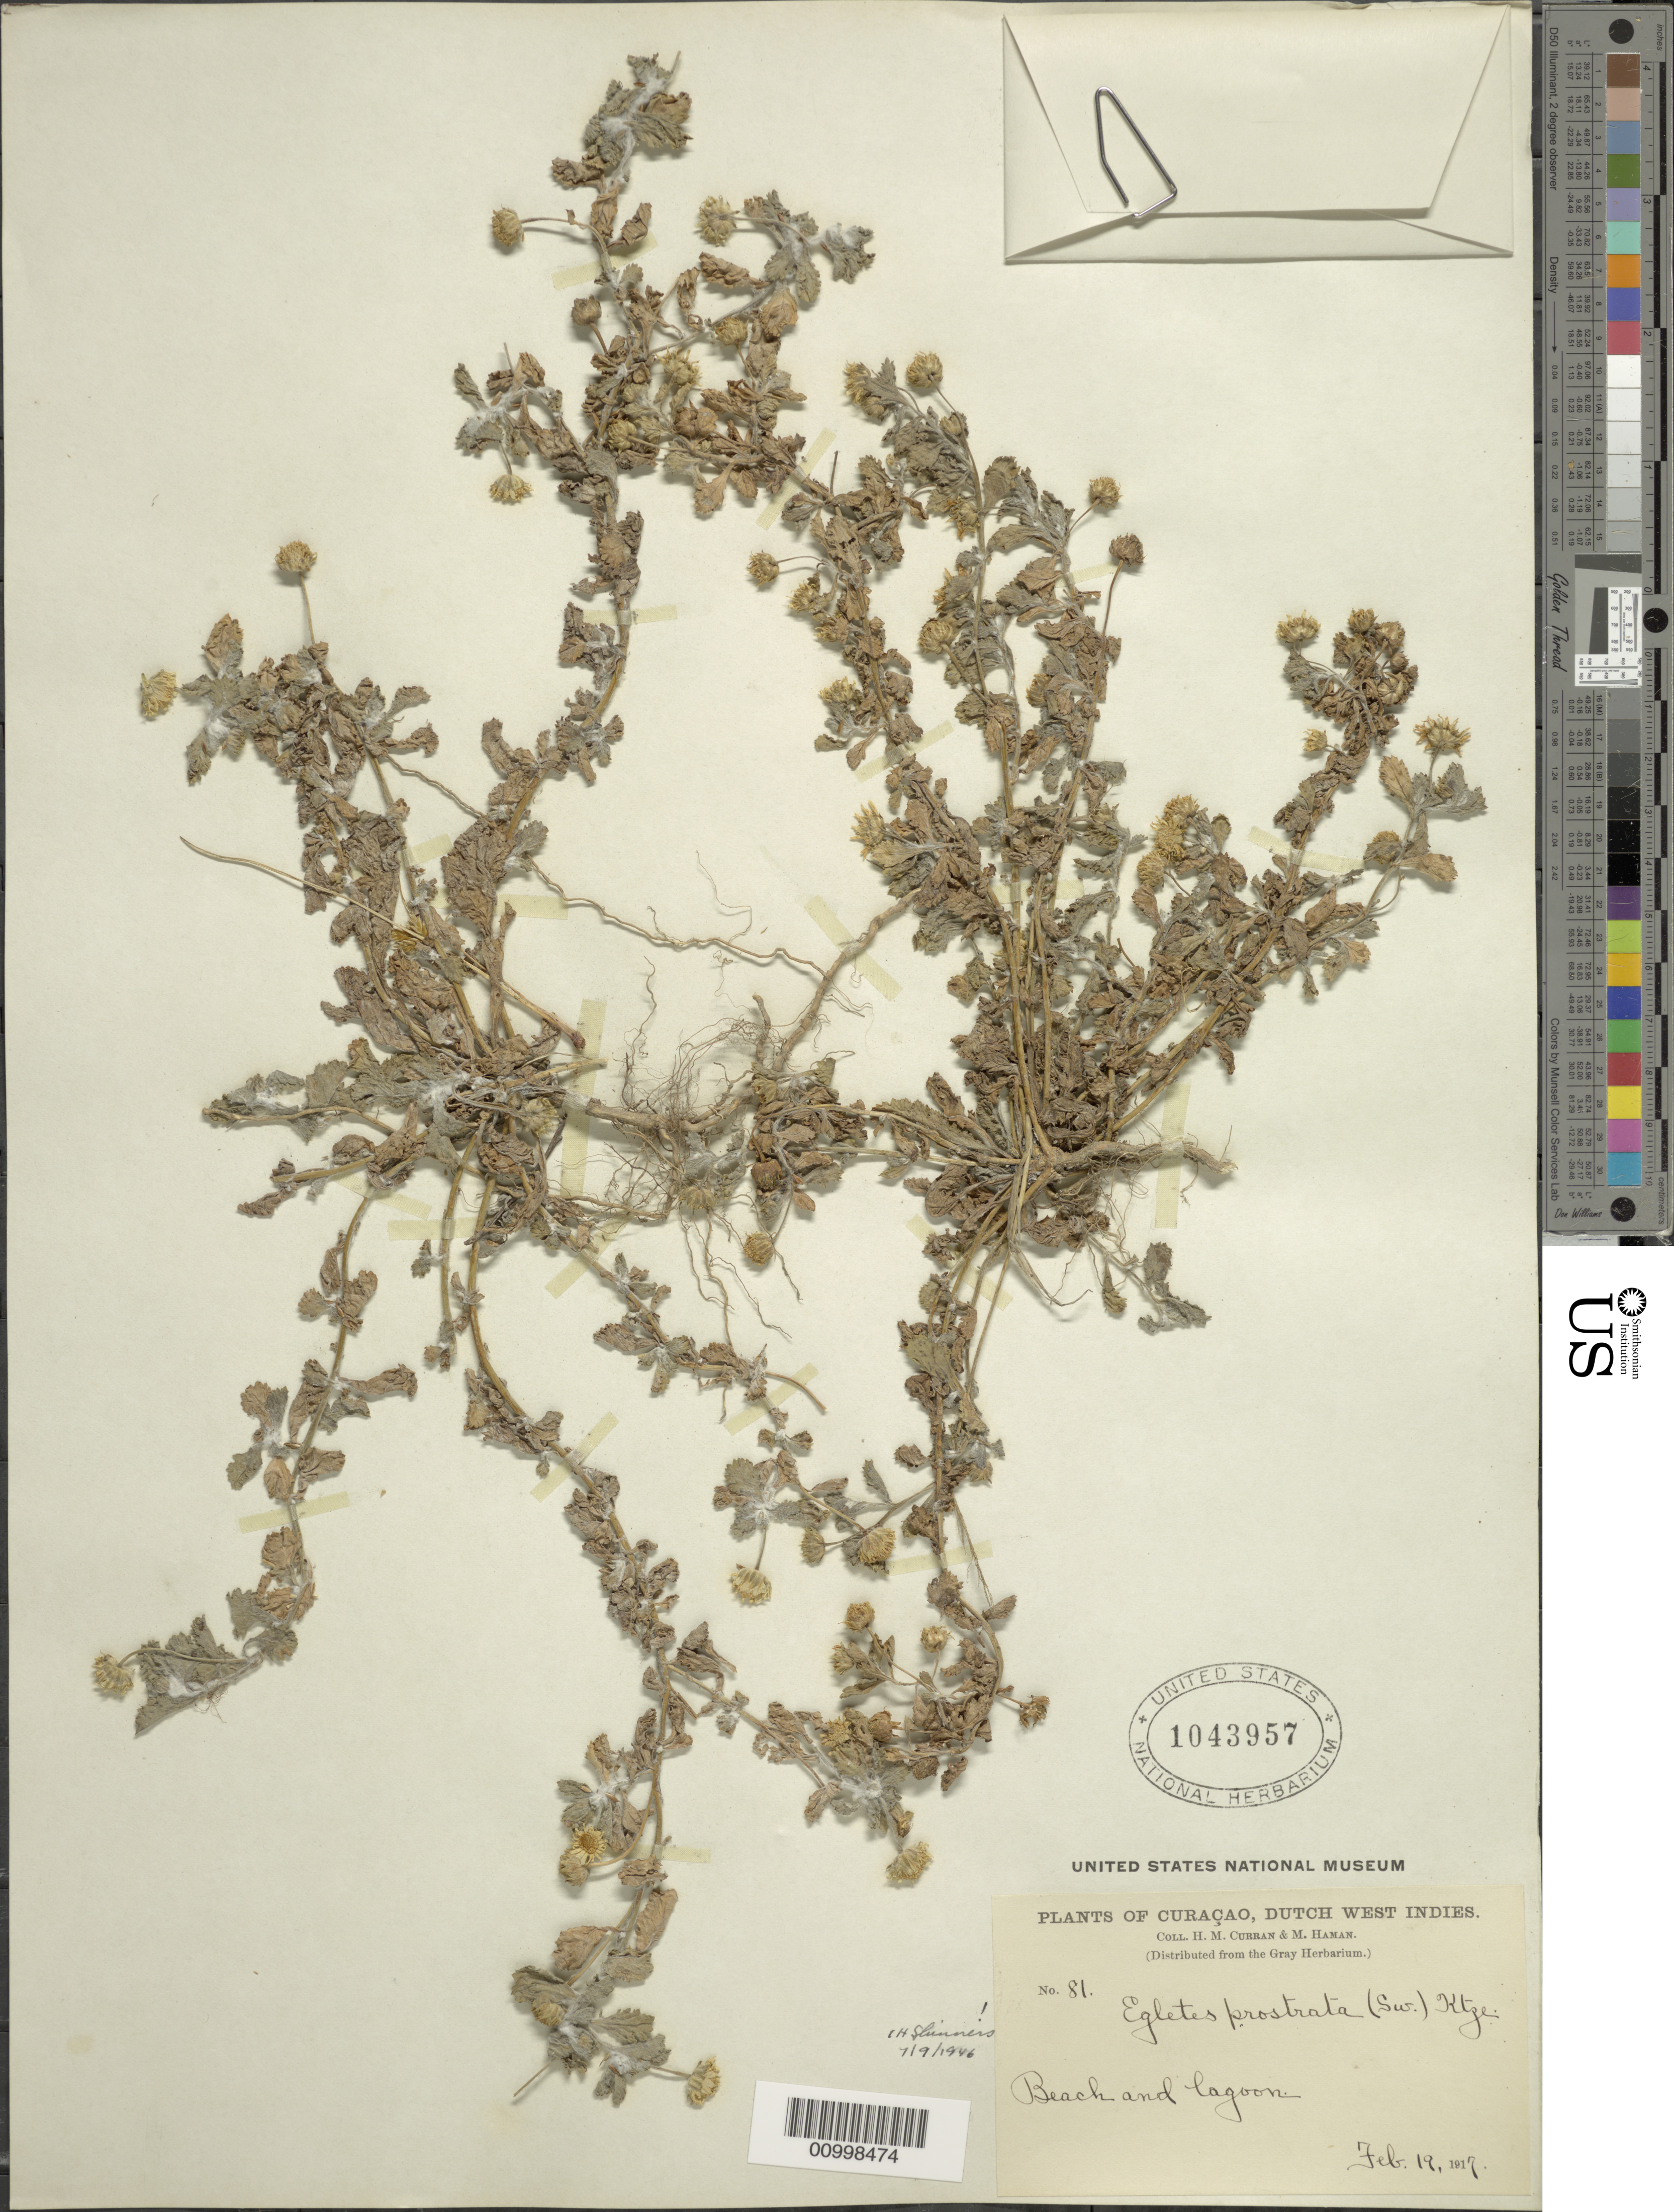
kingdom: Plantae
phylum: Tracheophyta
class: Magnoliopsida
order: Asterales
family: Asteraceae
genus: Egletes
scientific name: Egletes prostrata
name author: (Sw.) Kuntze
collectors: H. M. Curran & M. Haman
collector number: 81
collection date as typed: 19 Feb 1917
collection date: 1917-02-19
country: Curaçao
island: Curaçao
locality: Beach and lagoon.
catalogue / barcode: US 1043957